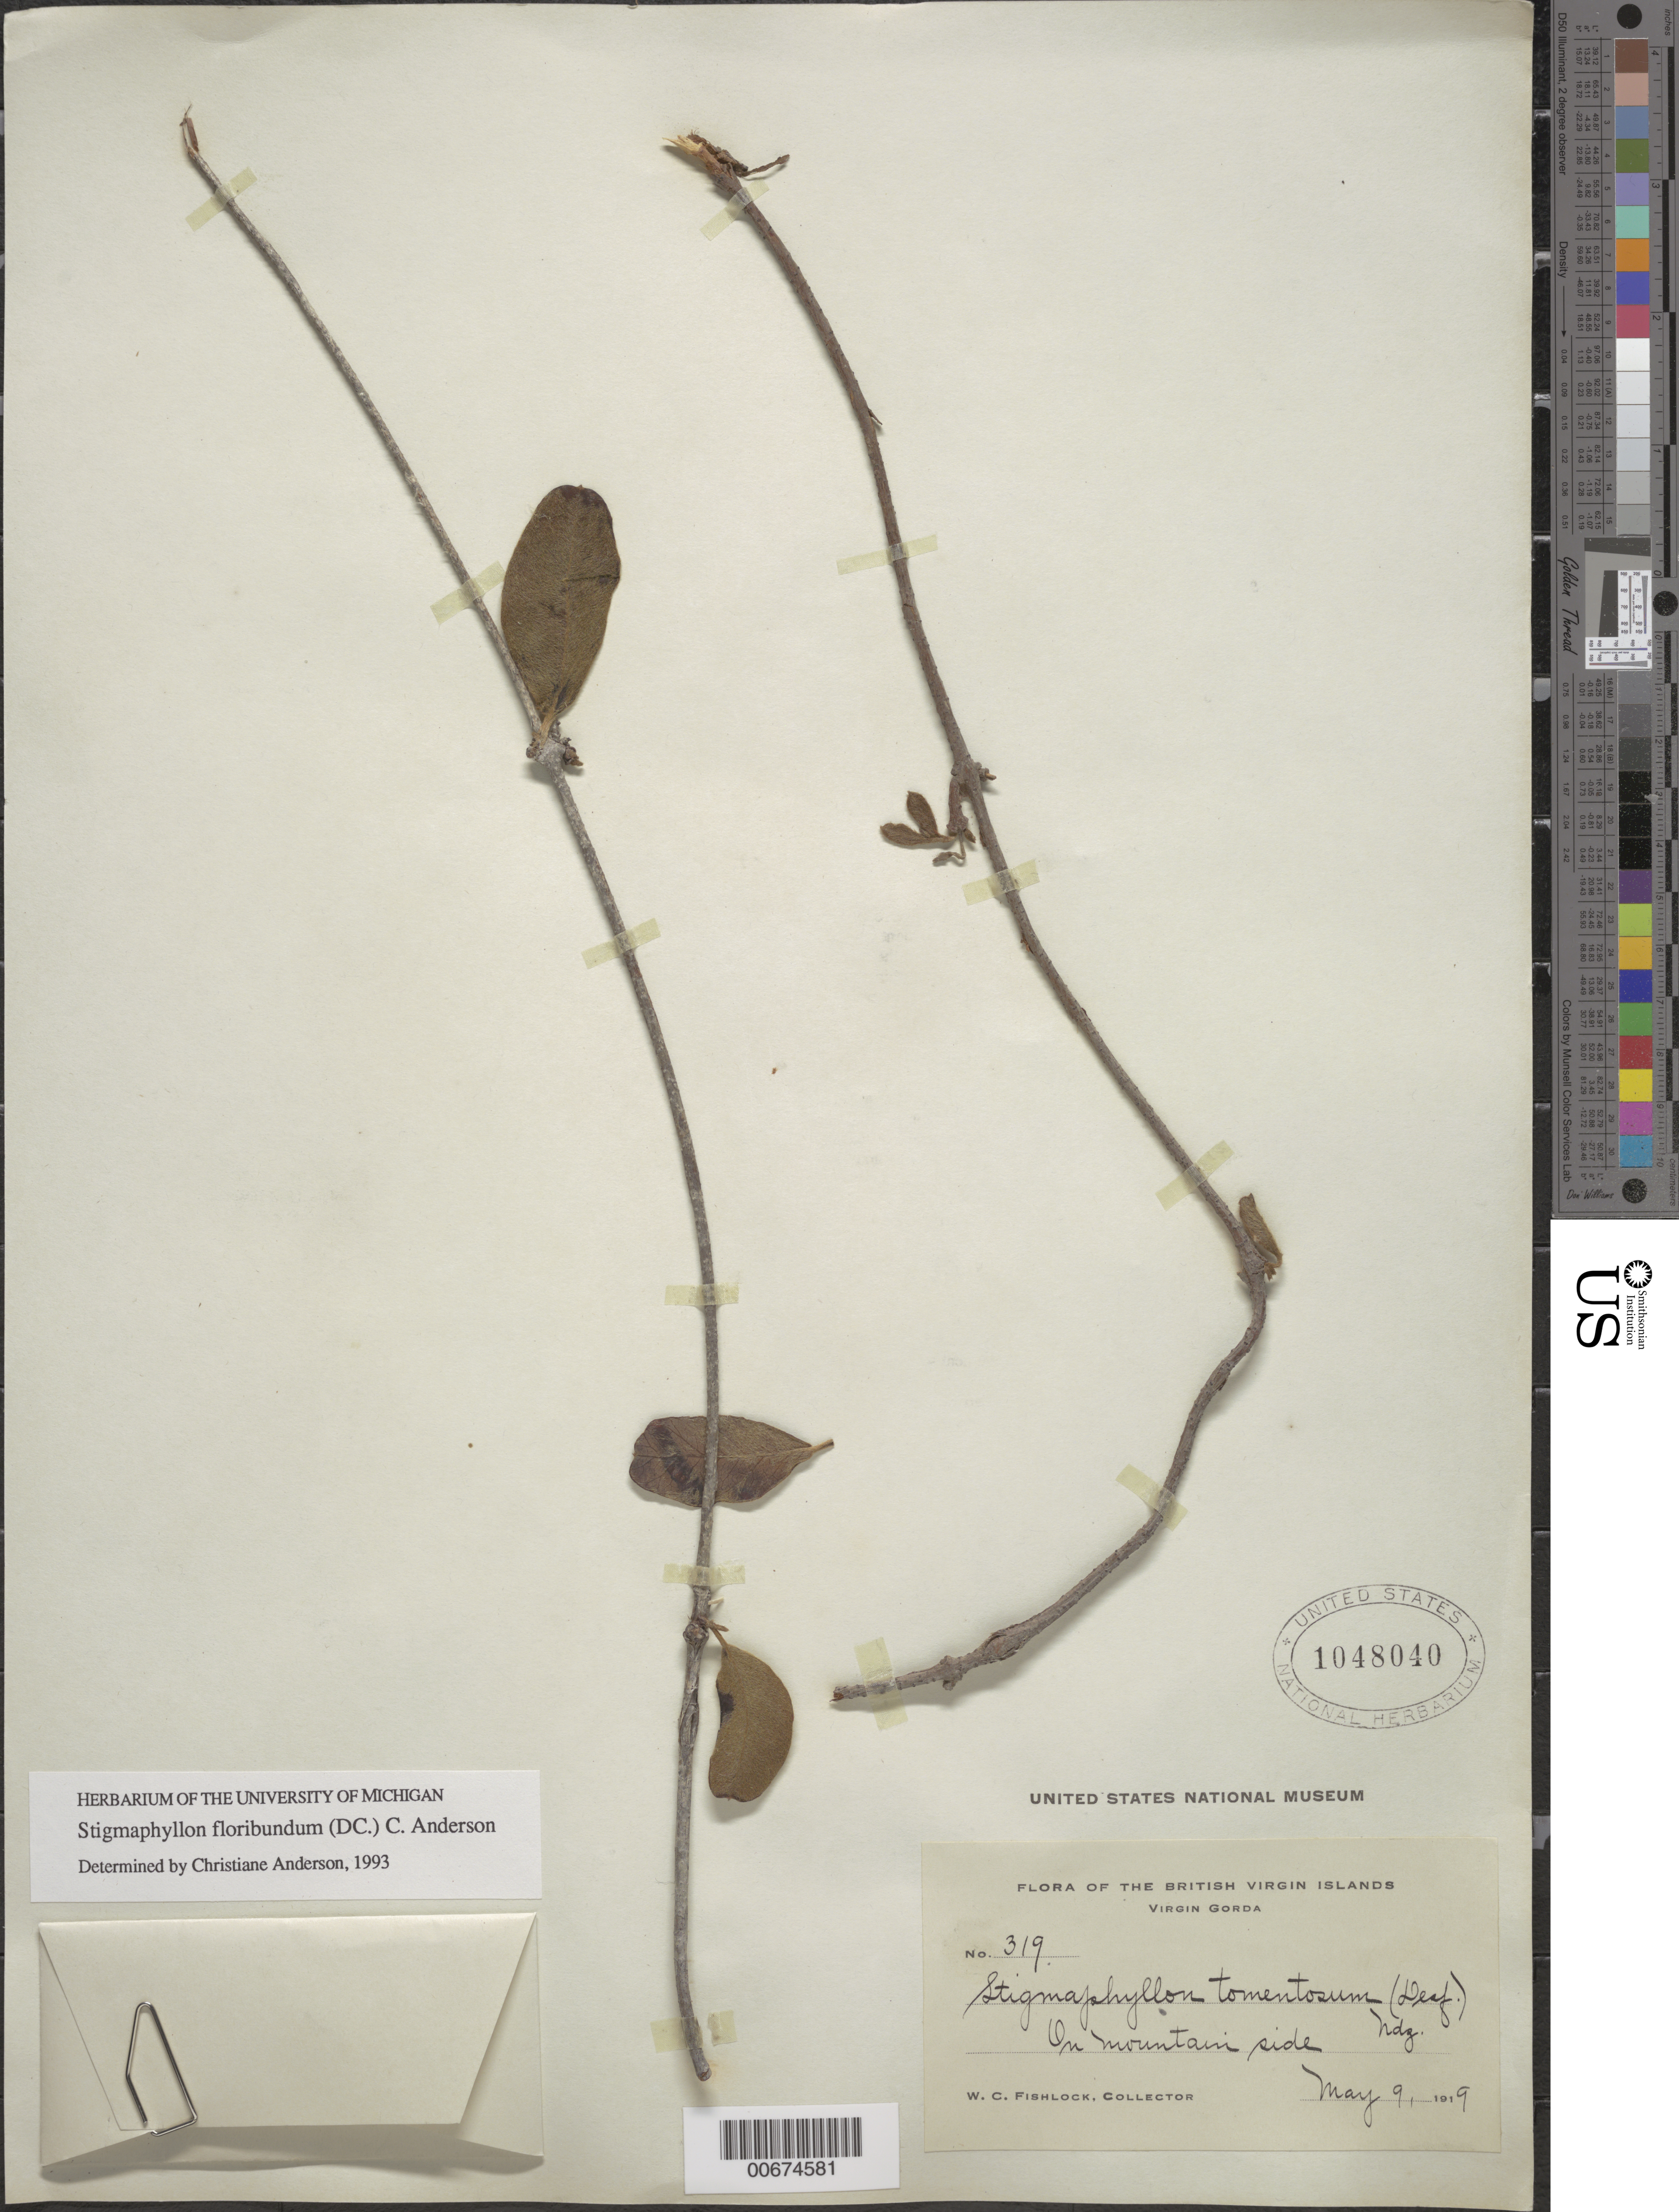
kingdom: Plantae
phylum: Tracheophyta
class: Magnoliopsida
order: Malpighiales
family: Malpighiaceae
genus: Stigmaphyllon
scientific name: Stigmaphyllon floribundum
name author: (DC.) C.E. Anderson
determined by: Anderson, C.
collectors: W. Fishlock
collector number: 319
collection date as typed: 09 May 1919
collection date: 1919-05-09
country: British Virgin Islands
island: Virgin Gorda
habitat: on mountain side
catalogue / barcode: US 1048040